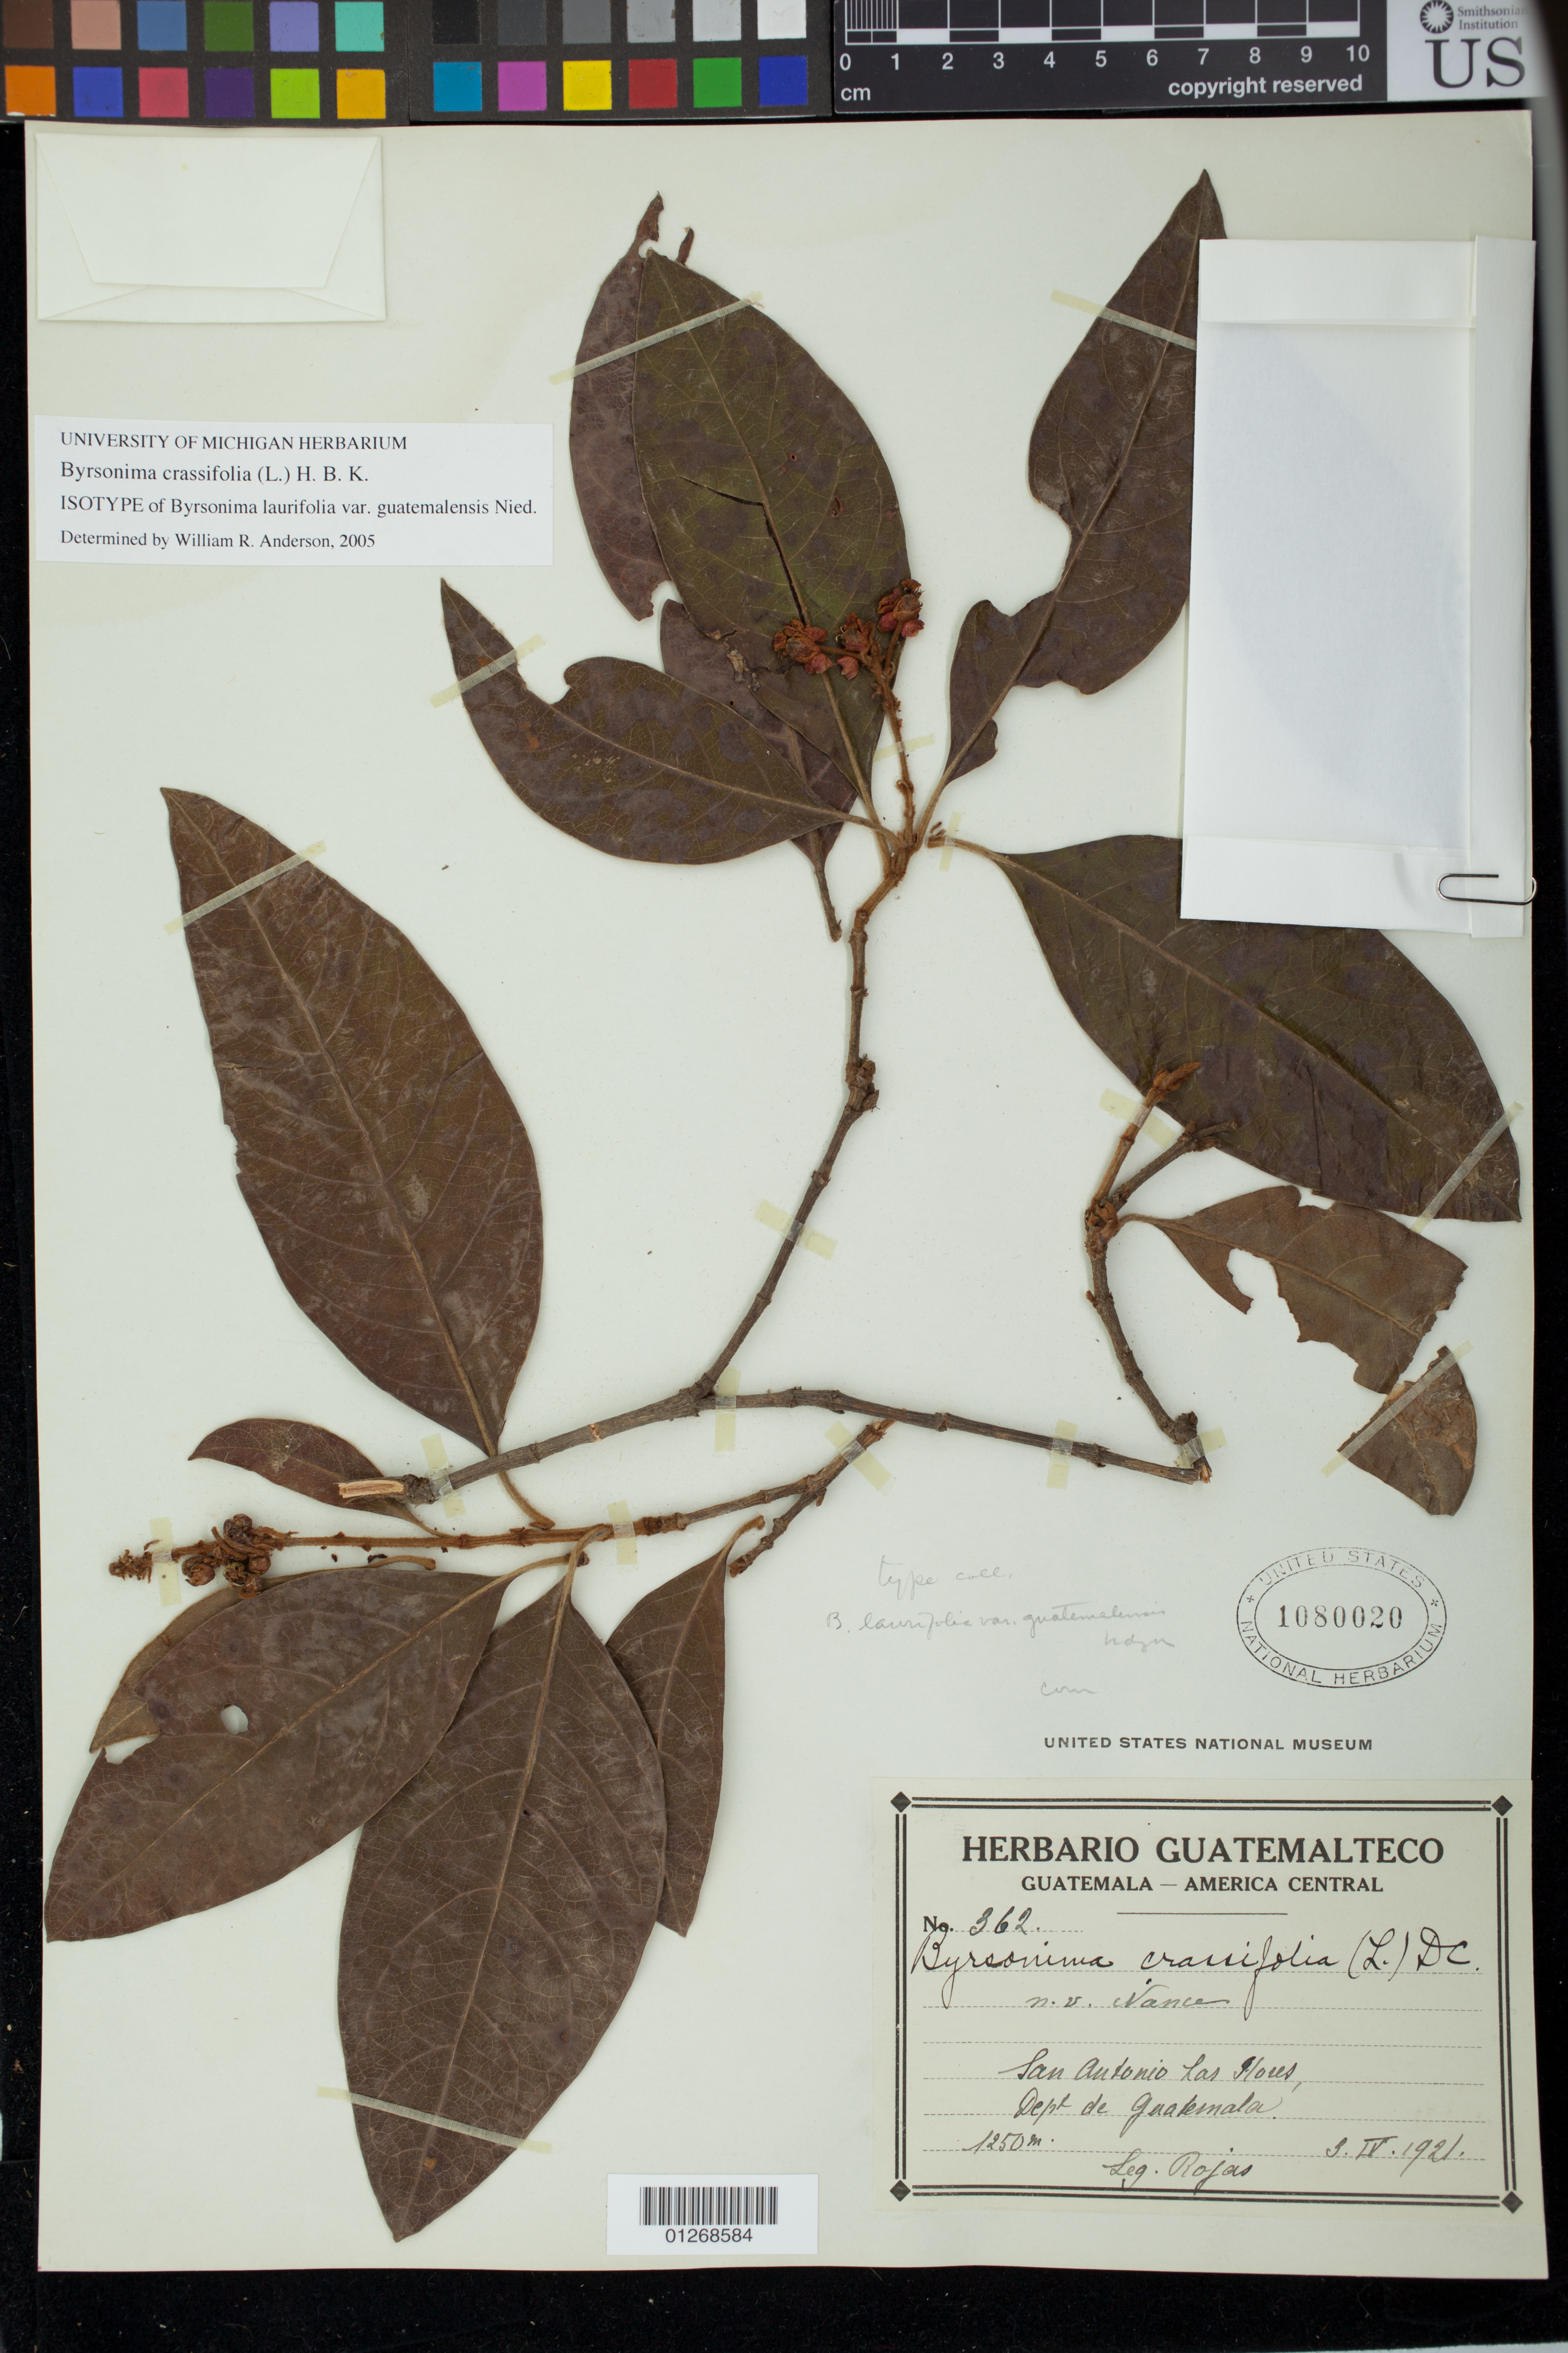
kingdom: Plantae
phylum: Tracheophyta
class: Magnoliopsida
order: Malpighiales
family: Malpighiaceae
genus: Byrsonima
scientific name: Byrsonima laurifolia var. guatemalensis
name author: Nied.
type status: Isotype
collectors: Rojas, --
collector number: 362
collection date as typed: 3. IV. 1921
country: Guatemala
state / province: Guatemala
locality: San Antonio Las Flores, Dept. de Guatemala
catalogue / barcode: US 1080020